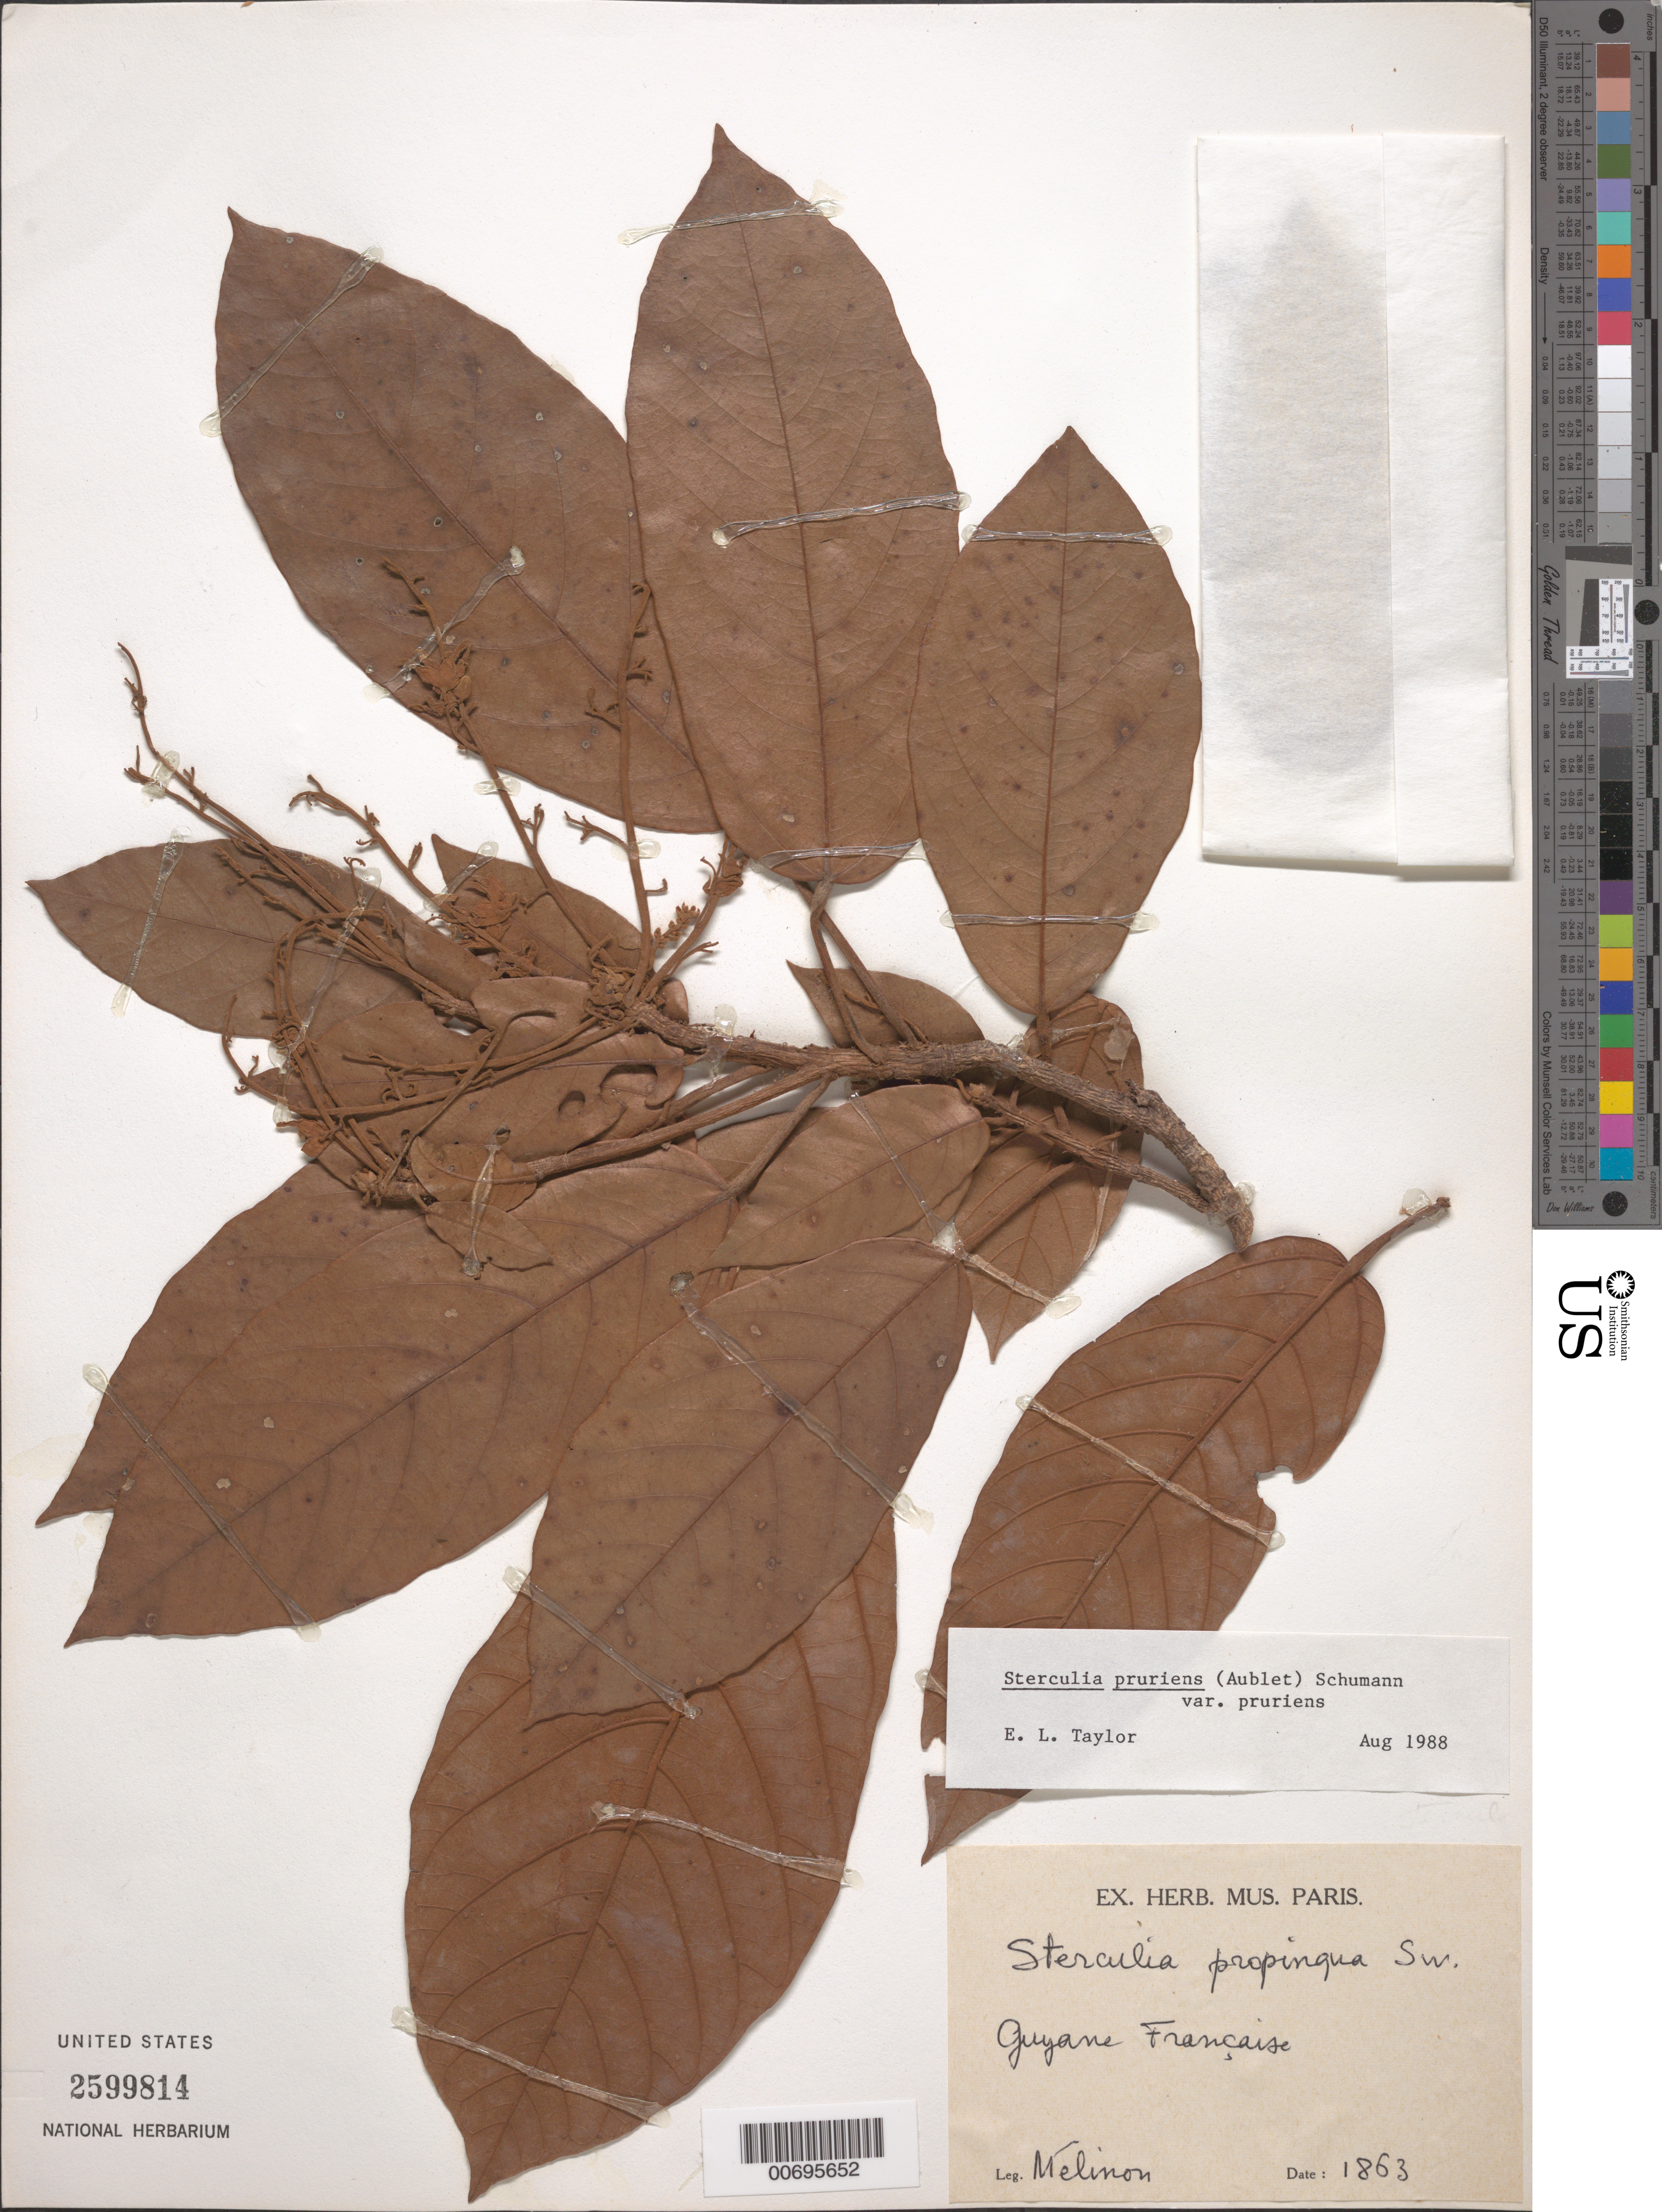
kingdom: Plantae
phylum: Tracheophyta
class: Magnoliopsida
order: Malvales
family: Malvaceae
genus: Sterculia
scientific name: Sterculia pruriens var. pruriens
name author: (Aubl.) K. Schum.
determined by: Taylor, E. L.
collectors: E. Mélinon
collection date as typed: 1863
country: French Guiana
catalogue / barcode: US 2599814